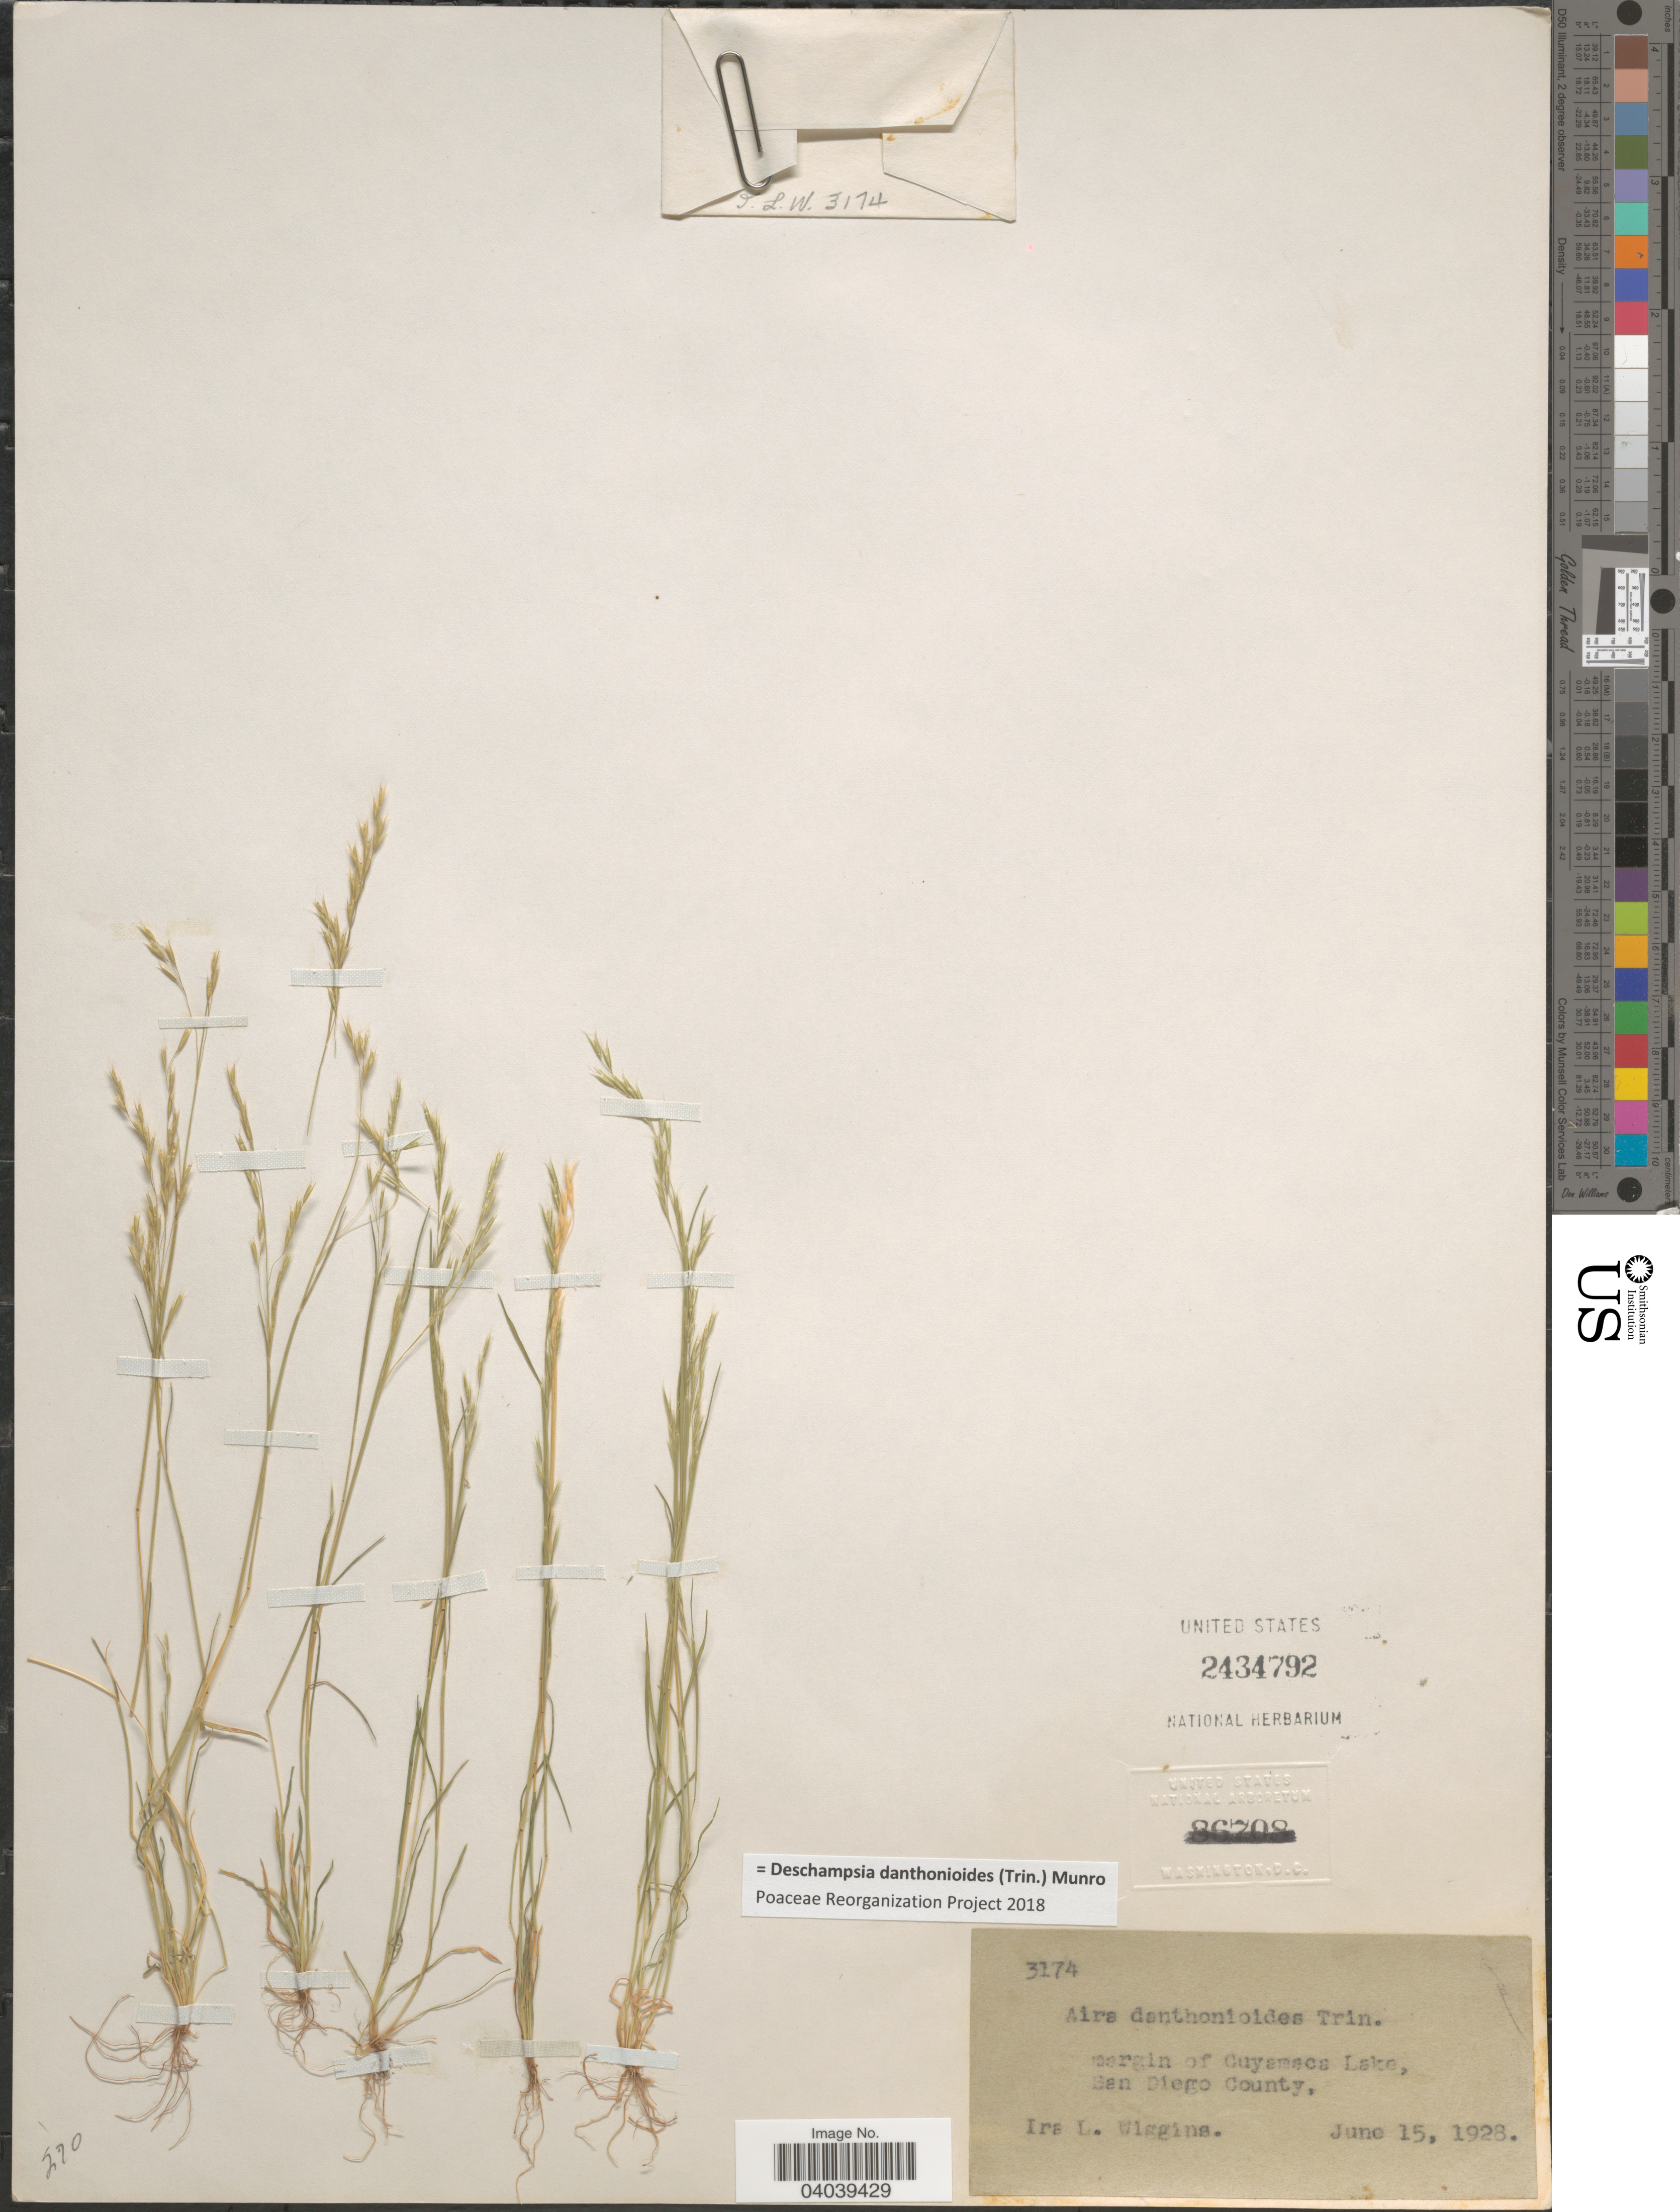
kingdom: Plantae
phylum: Tracheophyta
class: Liliopsida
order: Poales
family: Poaceae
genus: Deschampsia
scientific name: Deschampsia danthonioides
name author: (Trin.) Munro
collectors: I. L. Wiggins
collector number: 3174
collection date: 1928-06-15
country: United States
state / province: California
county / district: San Diego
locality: Margin of Guyamacs Lake, San Diego County.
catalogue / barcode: US 2434792